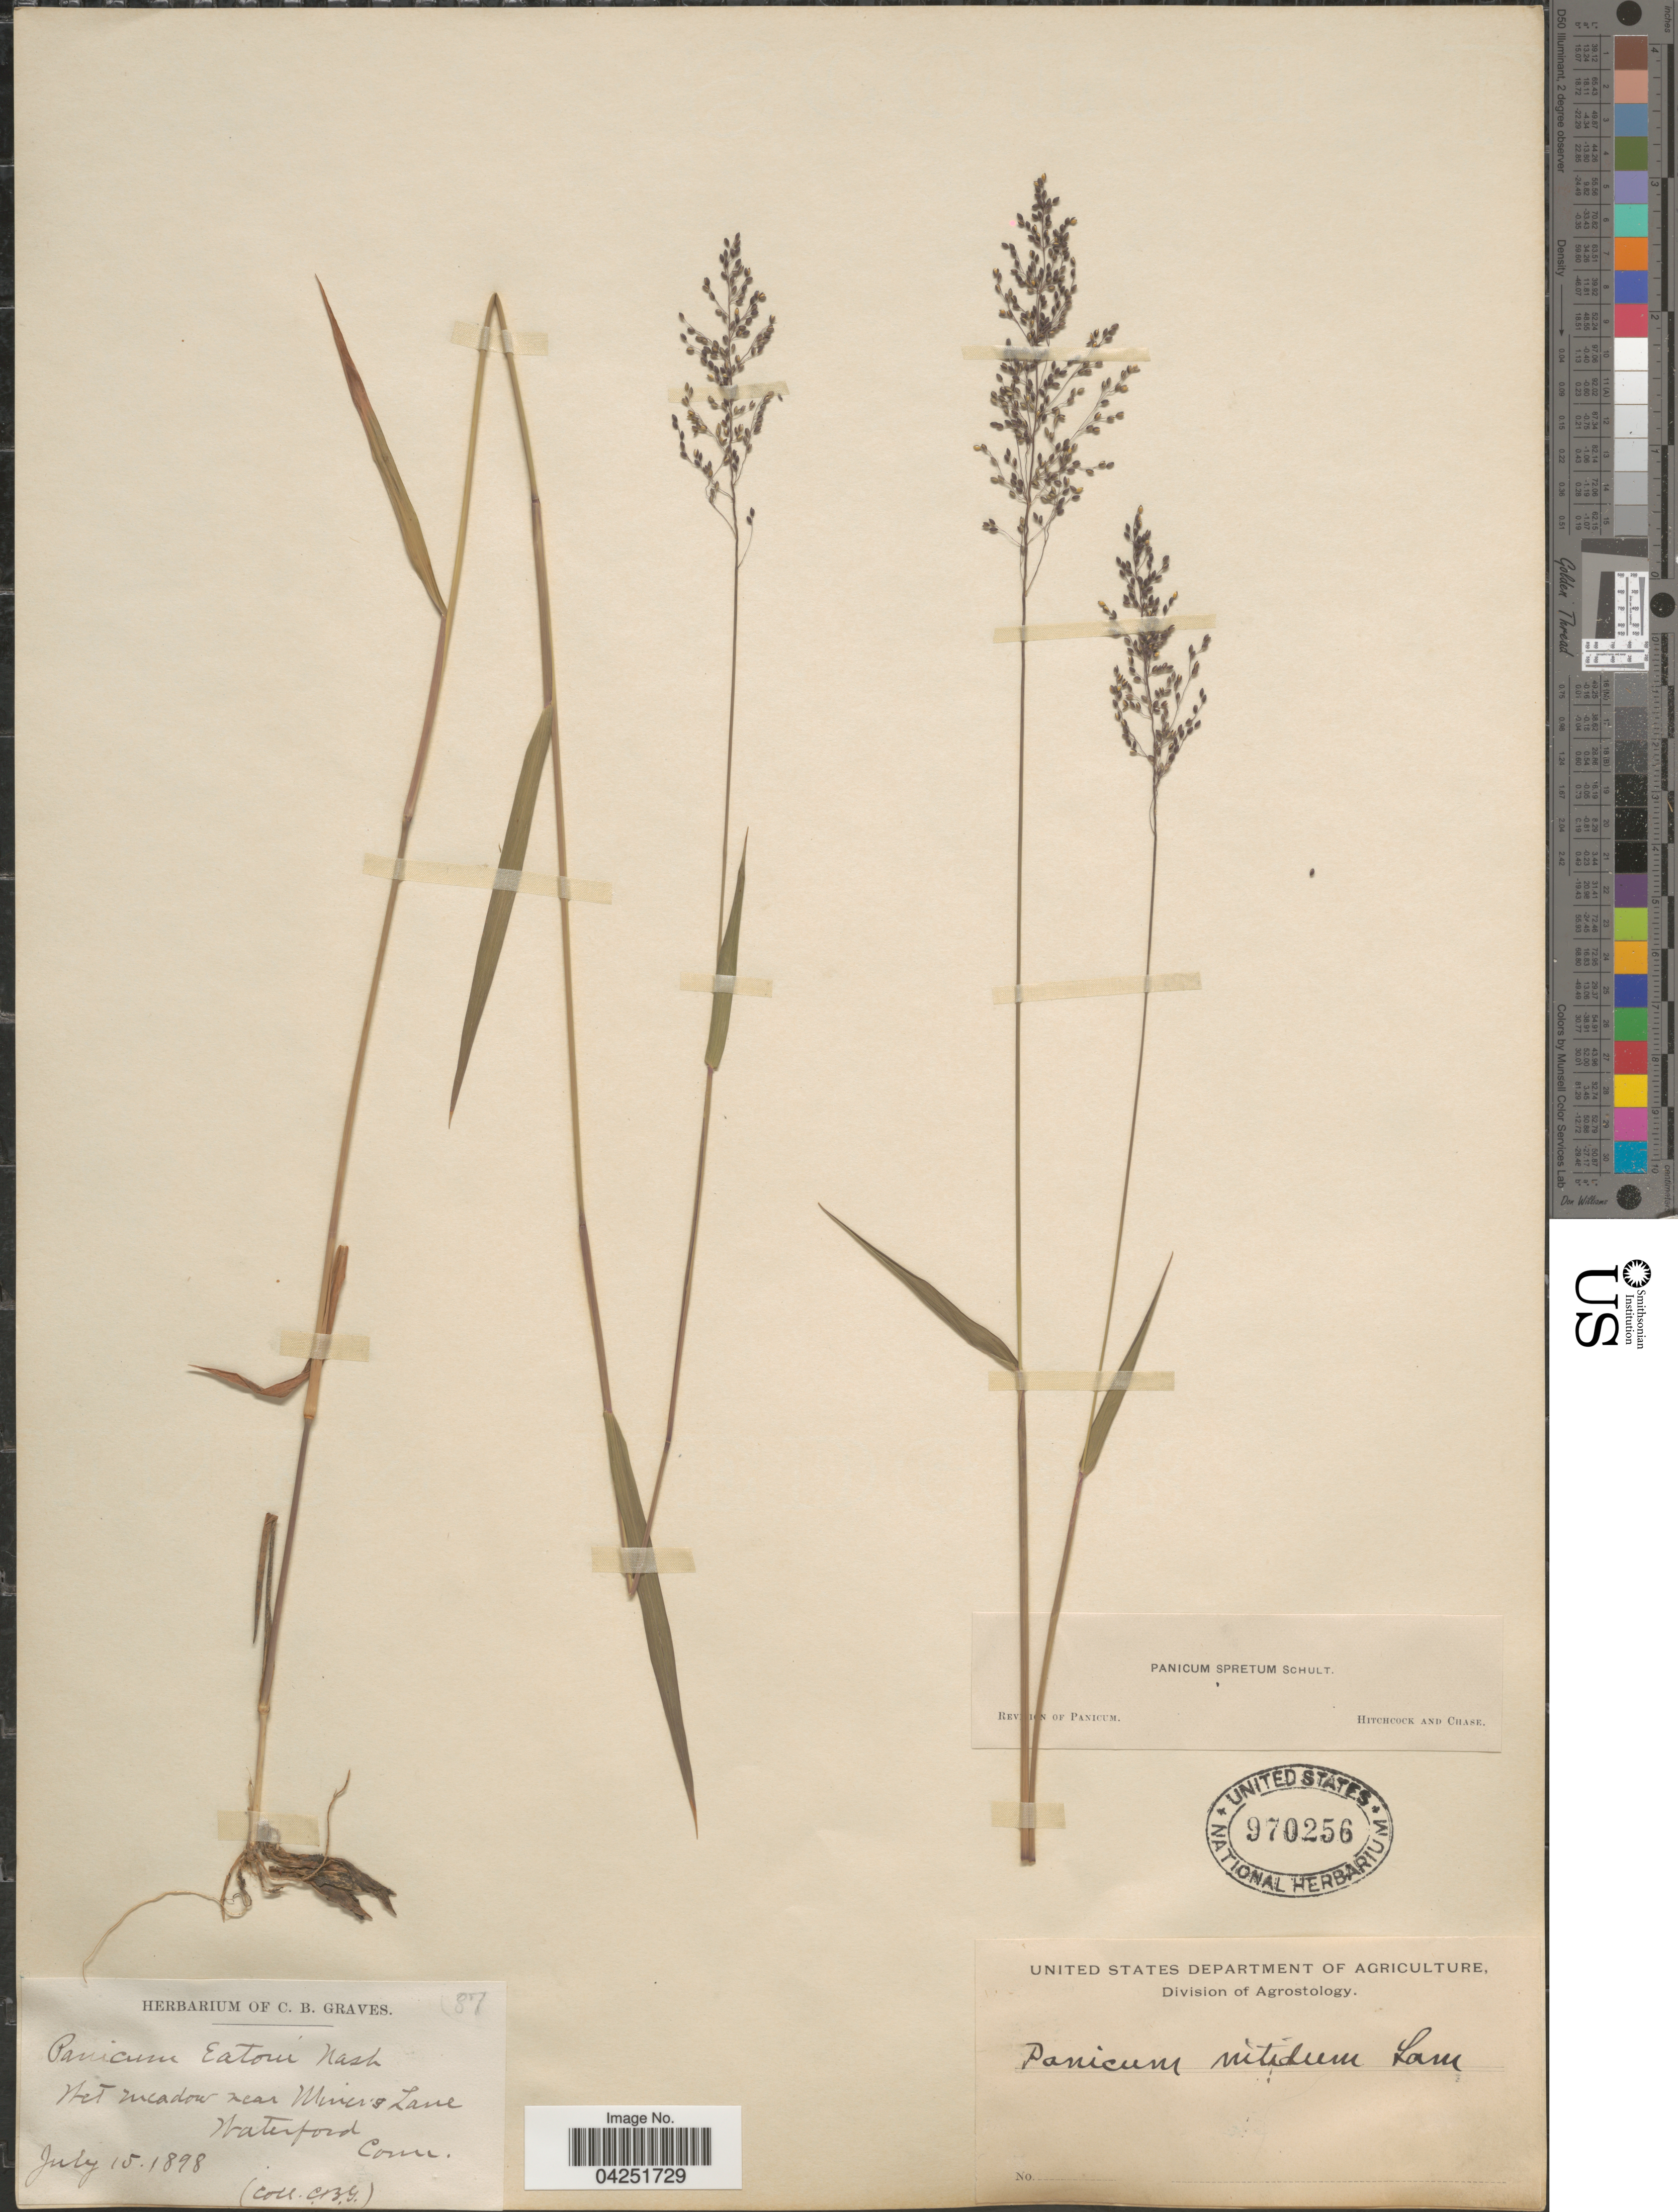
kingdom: Plantae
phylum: Tracheophyta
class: Liliopsida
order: Poales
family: Poaceae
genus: Dichanthelium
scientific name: Dichanthelium acuminatum var. densiflorum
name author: (Rand & Redfield) Gould & C.A. Clark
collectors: C. Graves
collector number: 87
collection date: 1898-07-15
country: United States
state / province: Connecticut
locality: Wet meadow near Miner's Lane. Waterford.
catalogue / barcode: US 970256